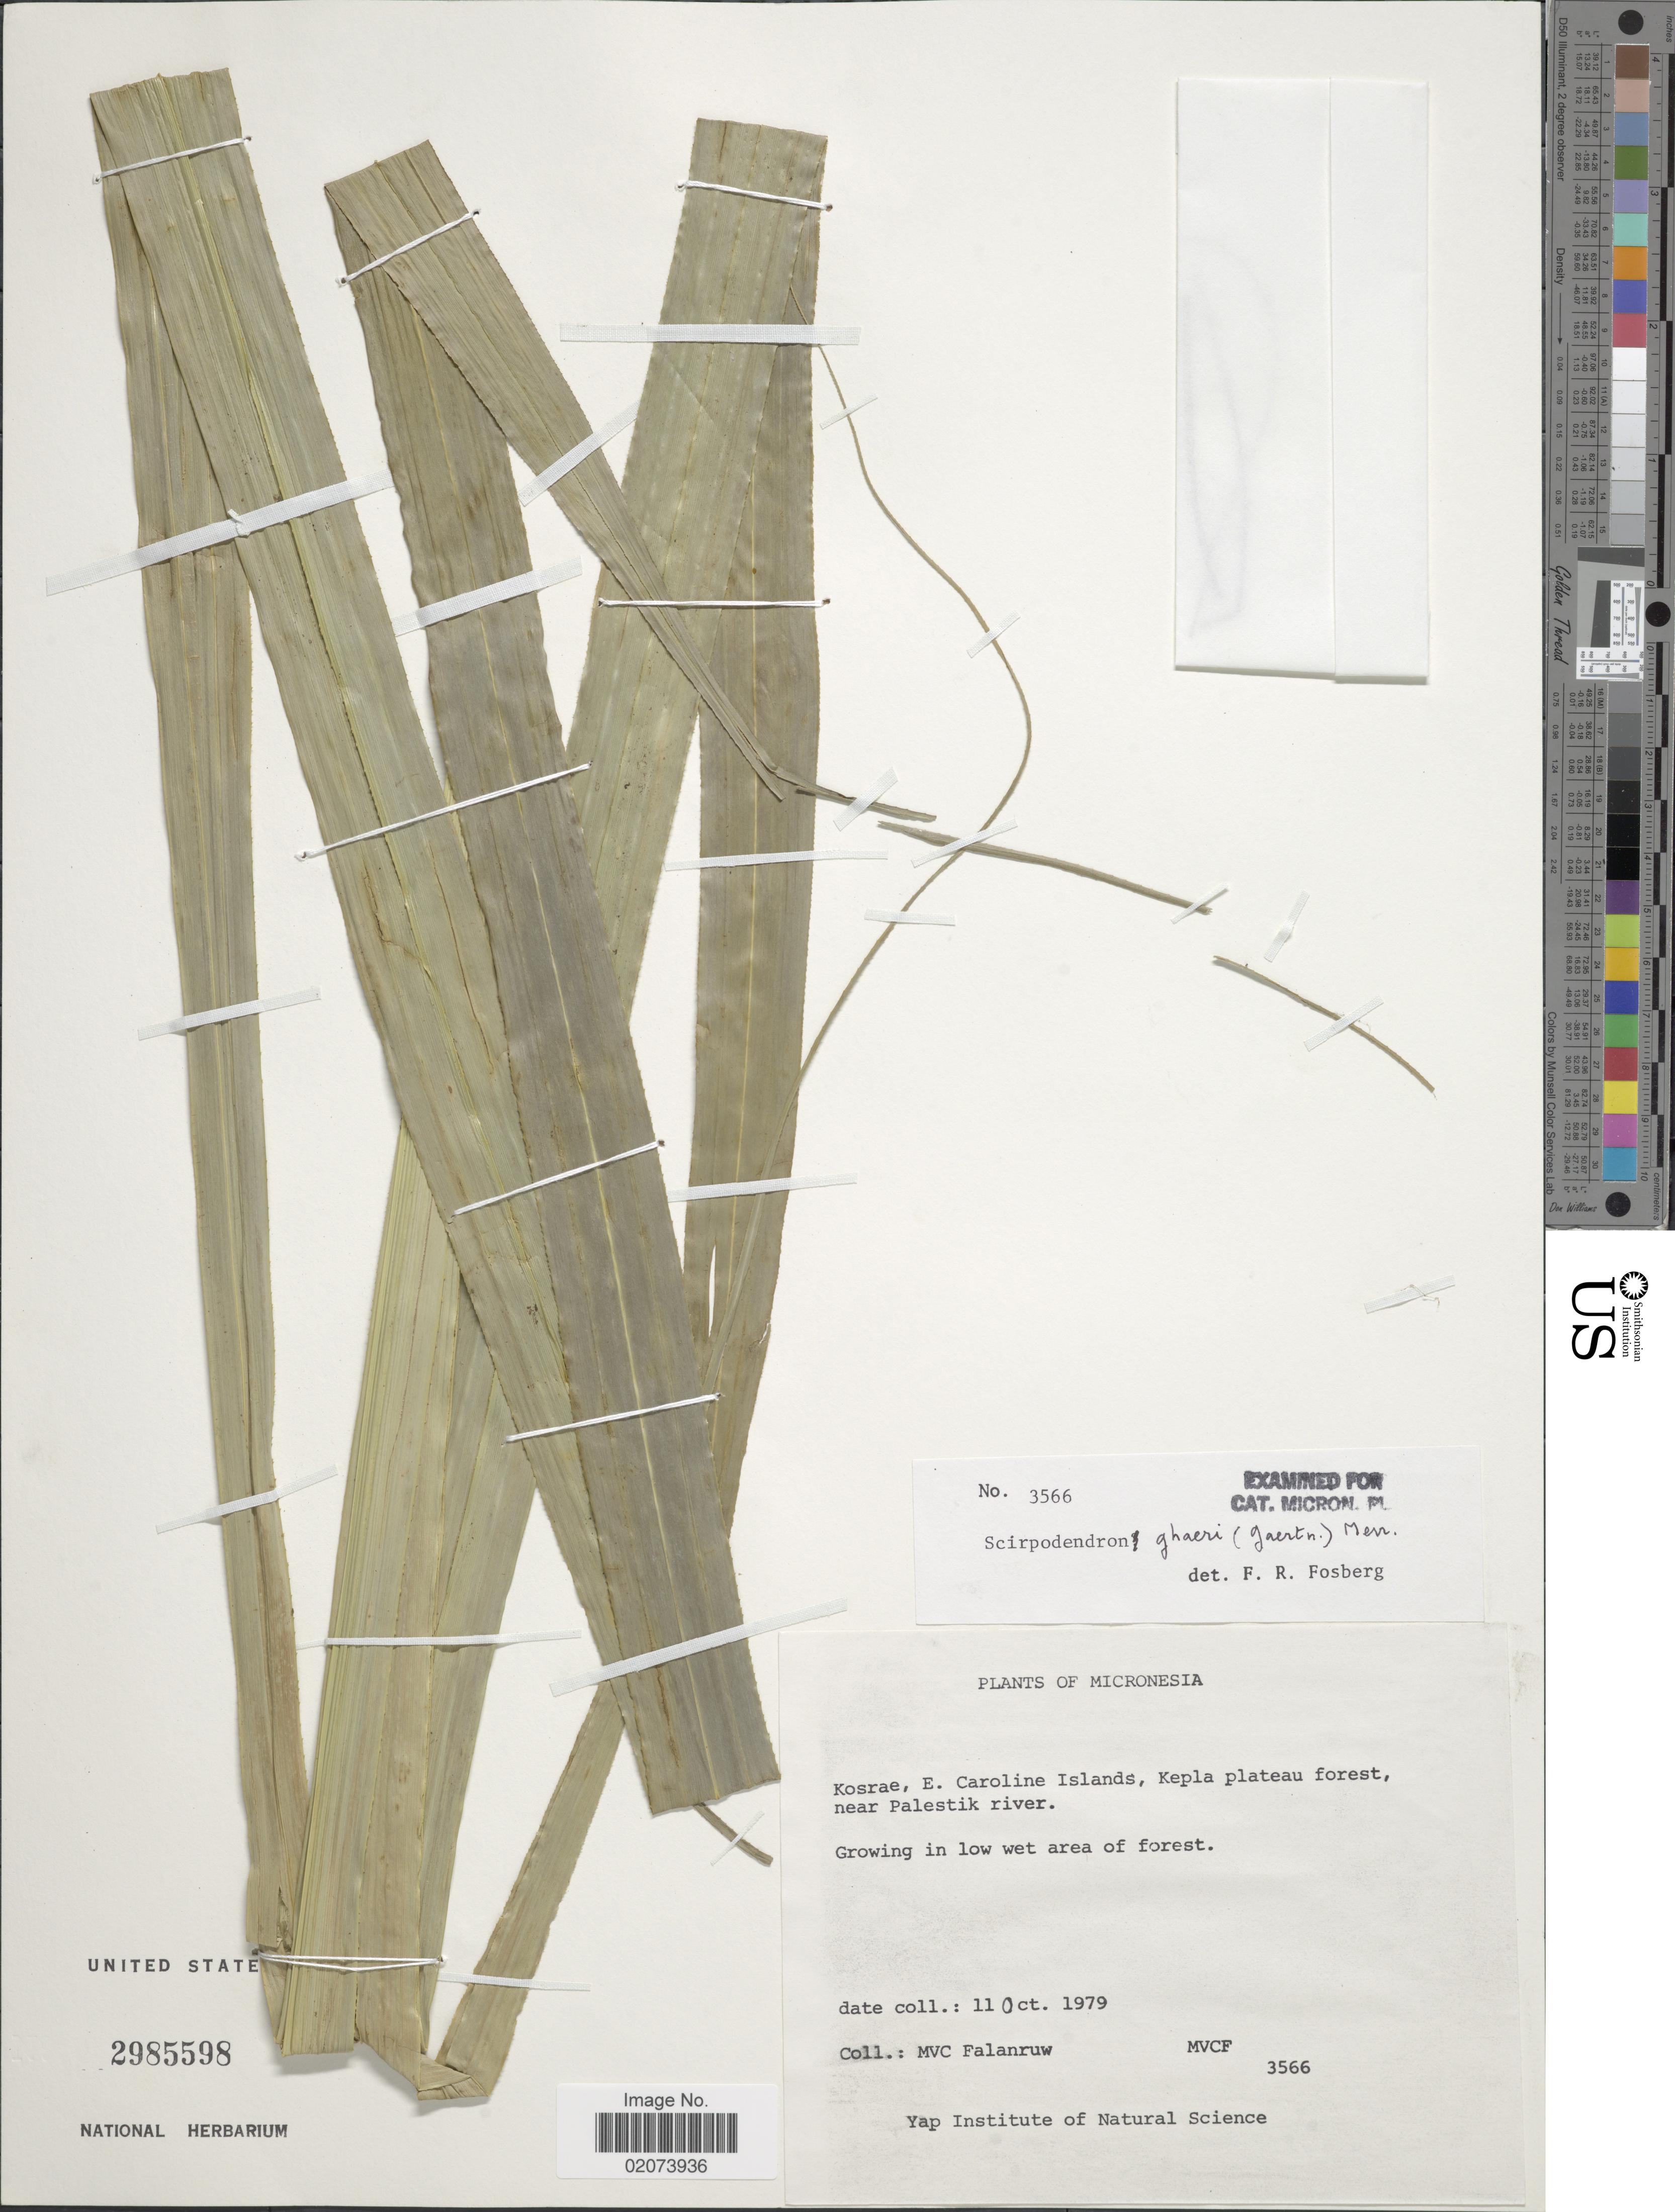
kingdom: Plantae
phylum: Tracheophyta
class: Liliopsida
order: Poales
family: Cyperaceae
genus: Scirpodendron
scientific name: Scirpodendron ghaeri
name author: (Gaertn.) Merr.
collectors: M. V. Falanruw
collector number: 3566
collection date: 1979-10-11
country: Micronesia, Federated States of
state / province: Kosrae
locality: Micronesia, E. Caroline Islansds, Kepla plateau forest, near Palestik River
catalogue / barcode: US 2985598